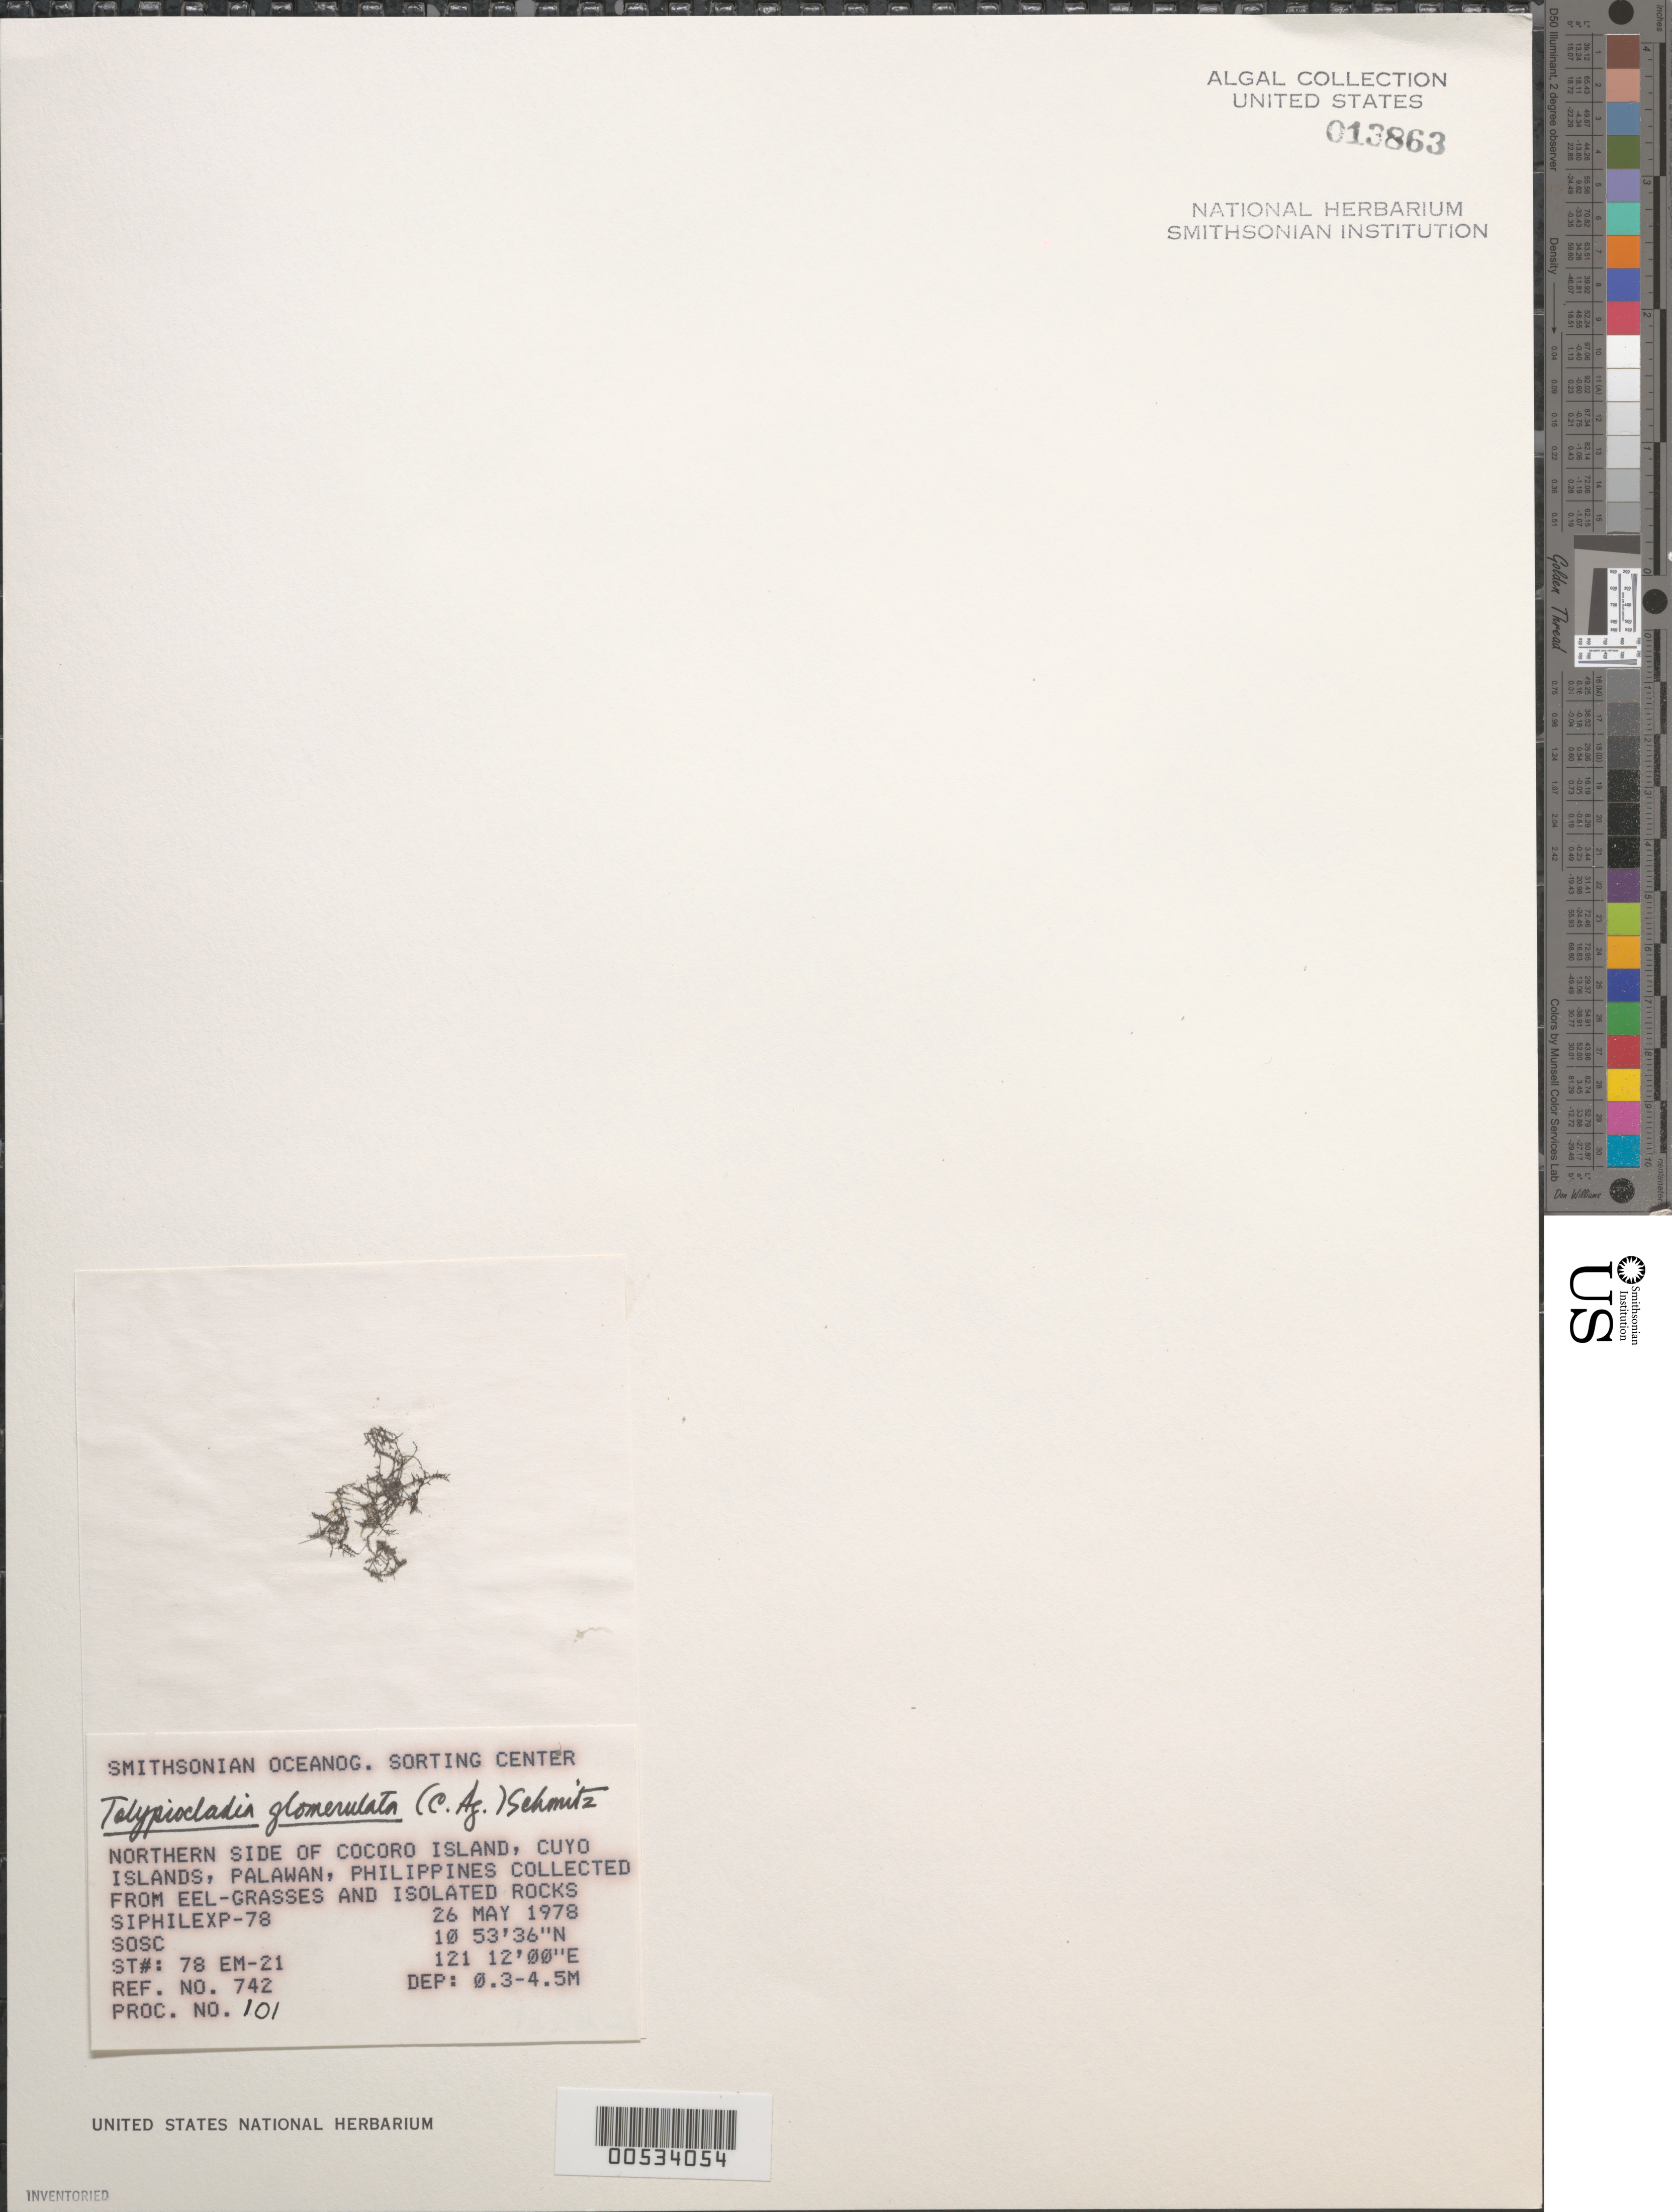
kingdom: Plantae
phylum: Rhodophyta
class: Florideophyceae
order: Ceramiales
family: Rhodomelaceae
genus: Tolypiocladia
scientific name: Tolypiocladia glomerulata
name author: (C. Agardh) F. Schmitz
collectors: SOSC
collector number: Station 78 EM-21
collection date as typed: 26 May 1978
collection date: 1978-05-26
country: Philippines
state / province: Mimaropa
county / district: Palawan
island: Cocoro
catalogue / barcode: US 13863